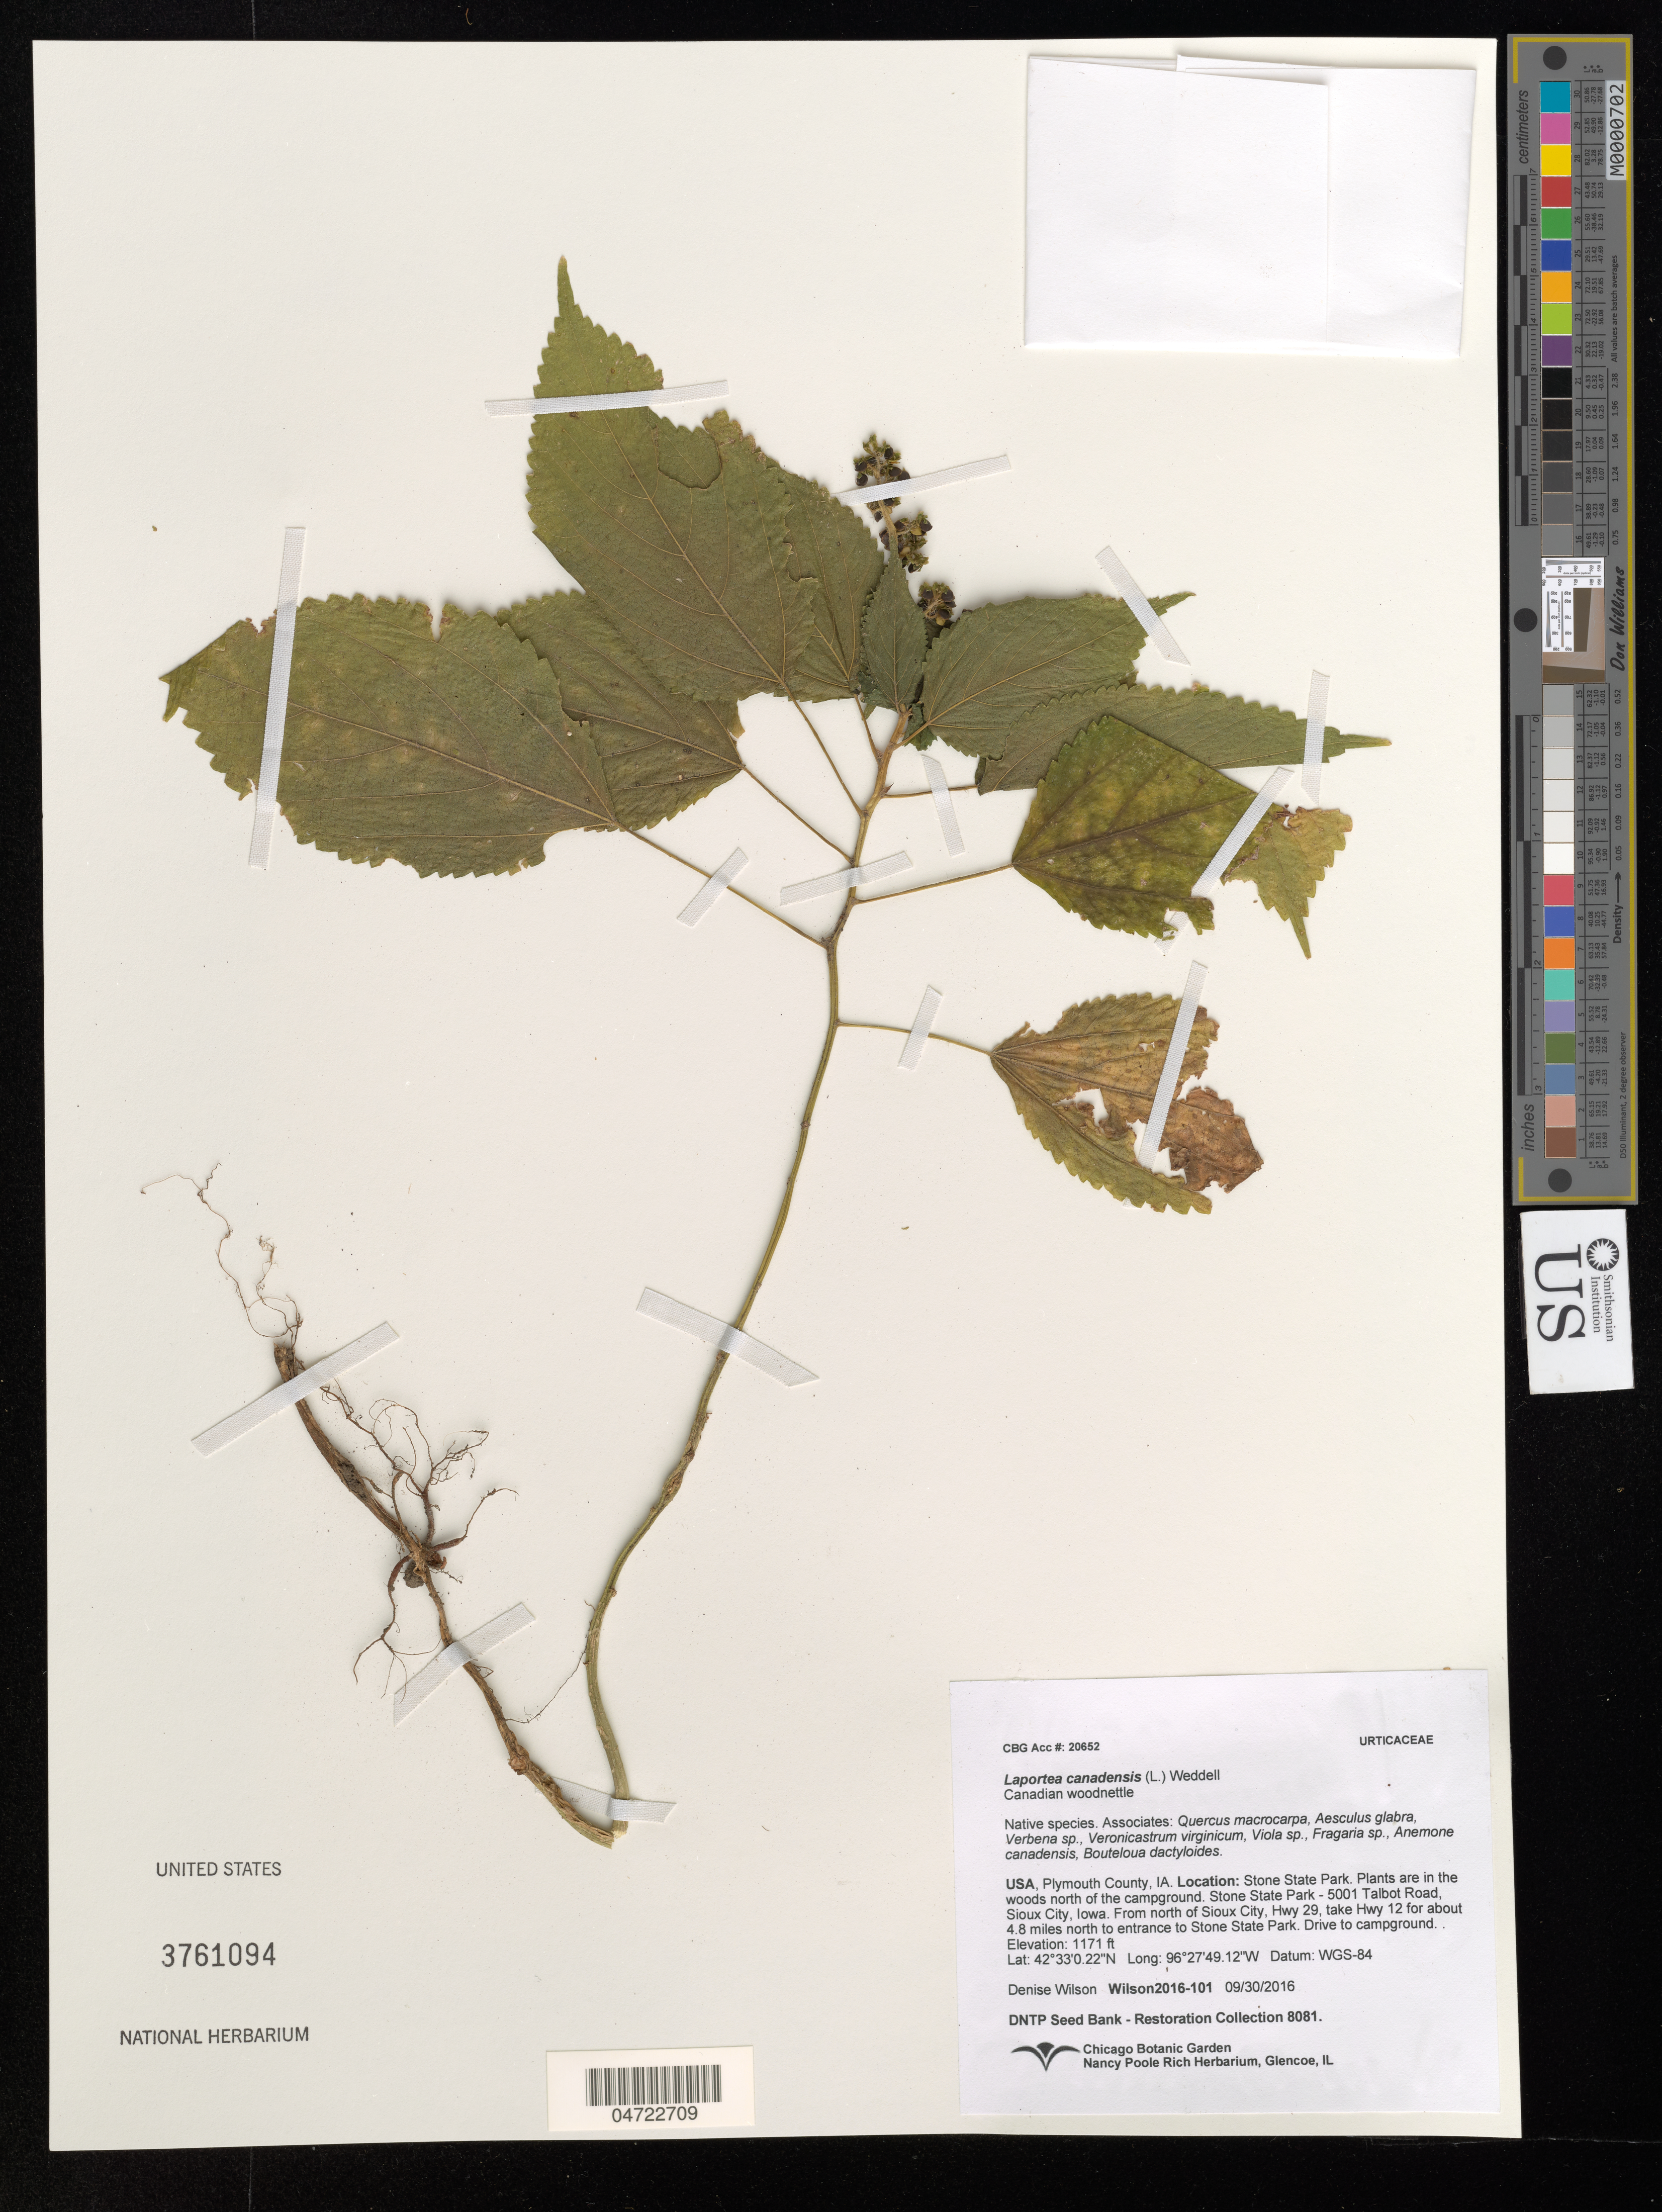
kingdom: Plantae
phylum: Tracheophyta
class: Magnoliopsida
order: Rosales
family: Urticaceae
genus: Laportea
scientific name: Laportea canadensis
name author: (L.) Wedd.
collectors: D. Wilson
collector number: Wilson2016-101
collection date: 2016-09-30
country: United States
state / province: Iowa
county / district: Plymouth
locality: Plymouth County. Stone State Park. Plants are in the woods north of the campground. Stone State Park - 5001 Talbot Road, Sioux City, Iowa. From north of Sioux City, Hwy 29, take Hwy 12 for about 4.8 miles north to entrance to Stone State Park. Drive to campground.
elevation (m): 357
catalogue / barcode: US 3761094